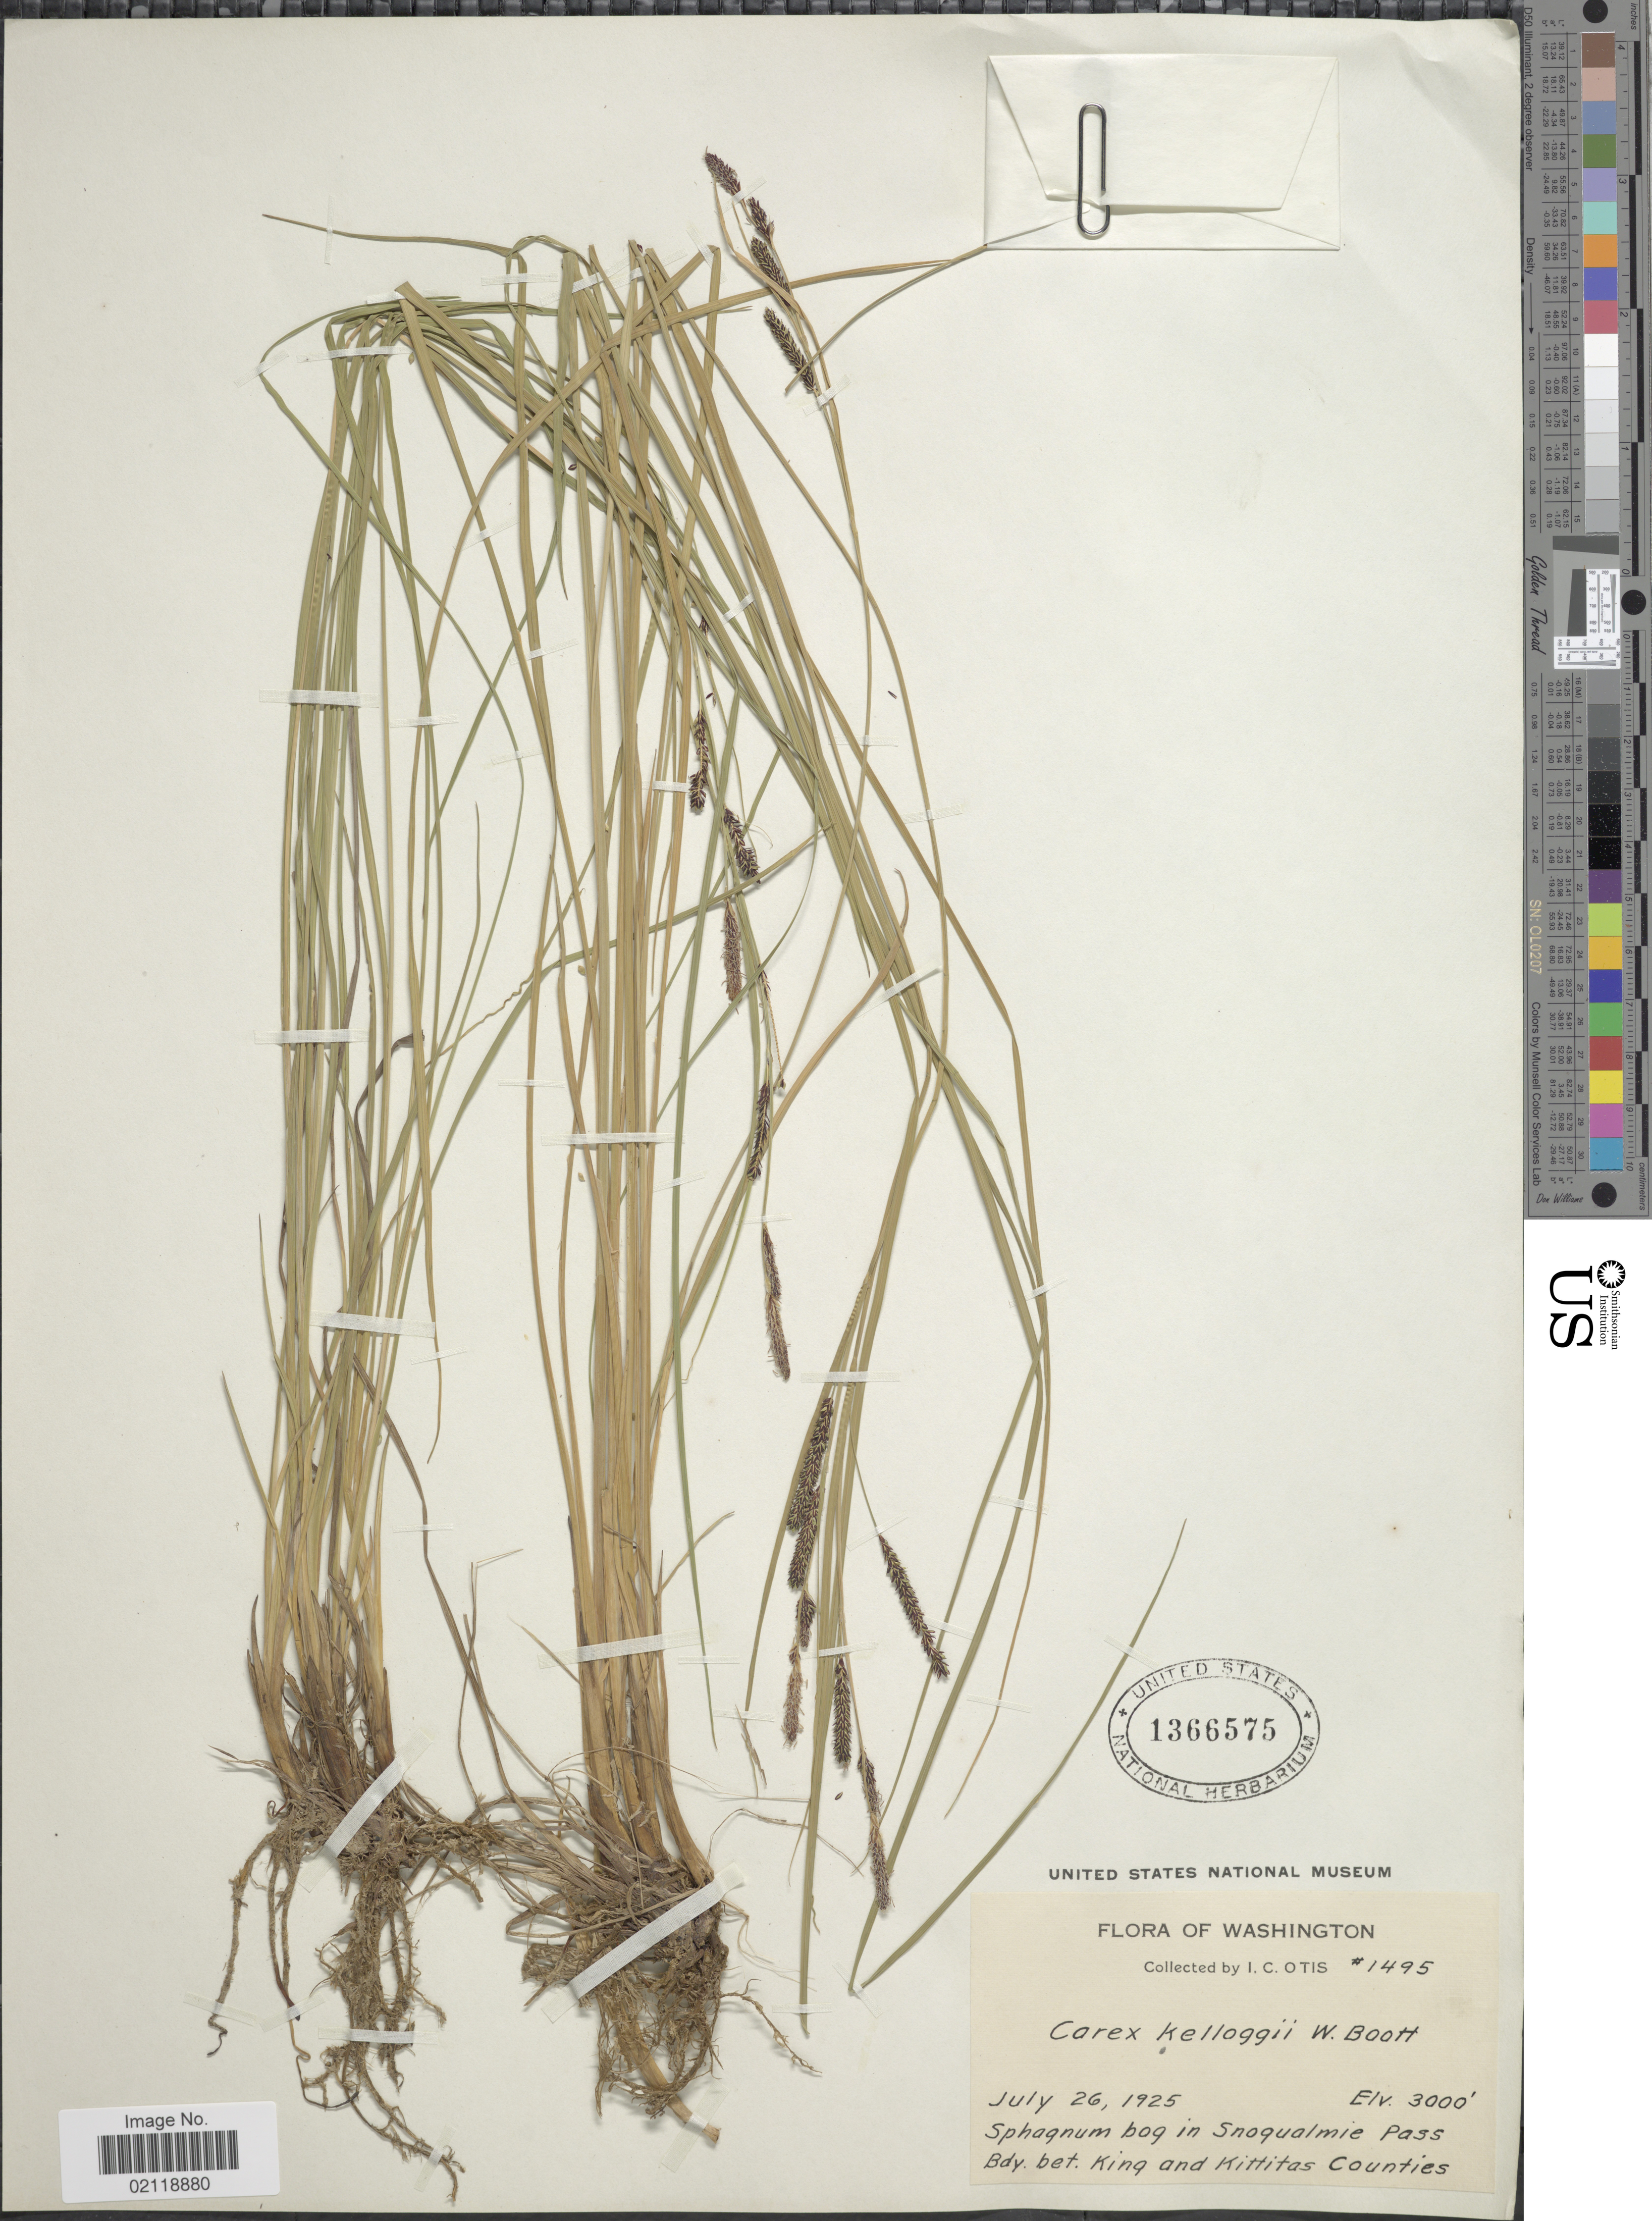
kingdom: Plantae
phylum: Tracheophyta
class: Liliopsida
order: Poales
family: Cyperaceae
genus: Carex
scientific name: Carex kelloggii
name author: W. Boott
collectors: I. C. Otis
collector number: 1495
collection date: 1925-07-26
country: United States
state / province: Washington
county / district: Kittitas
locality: Sphagnum bog in Snoqualmie Pass, By. bet. King and Kittitas Counties.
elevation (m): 914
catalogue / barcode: US 1366575